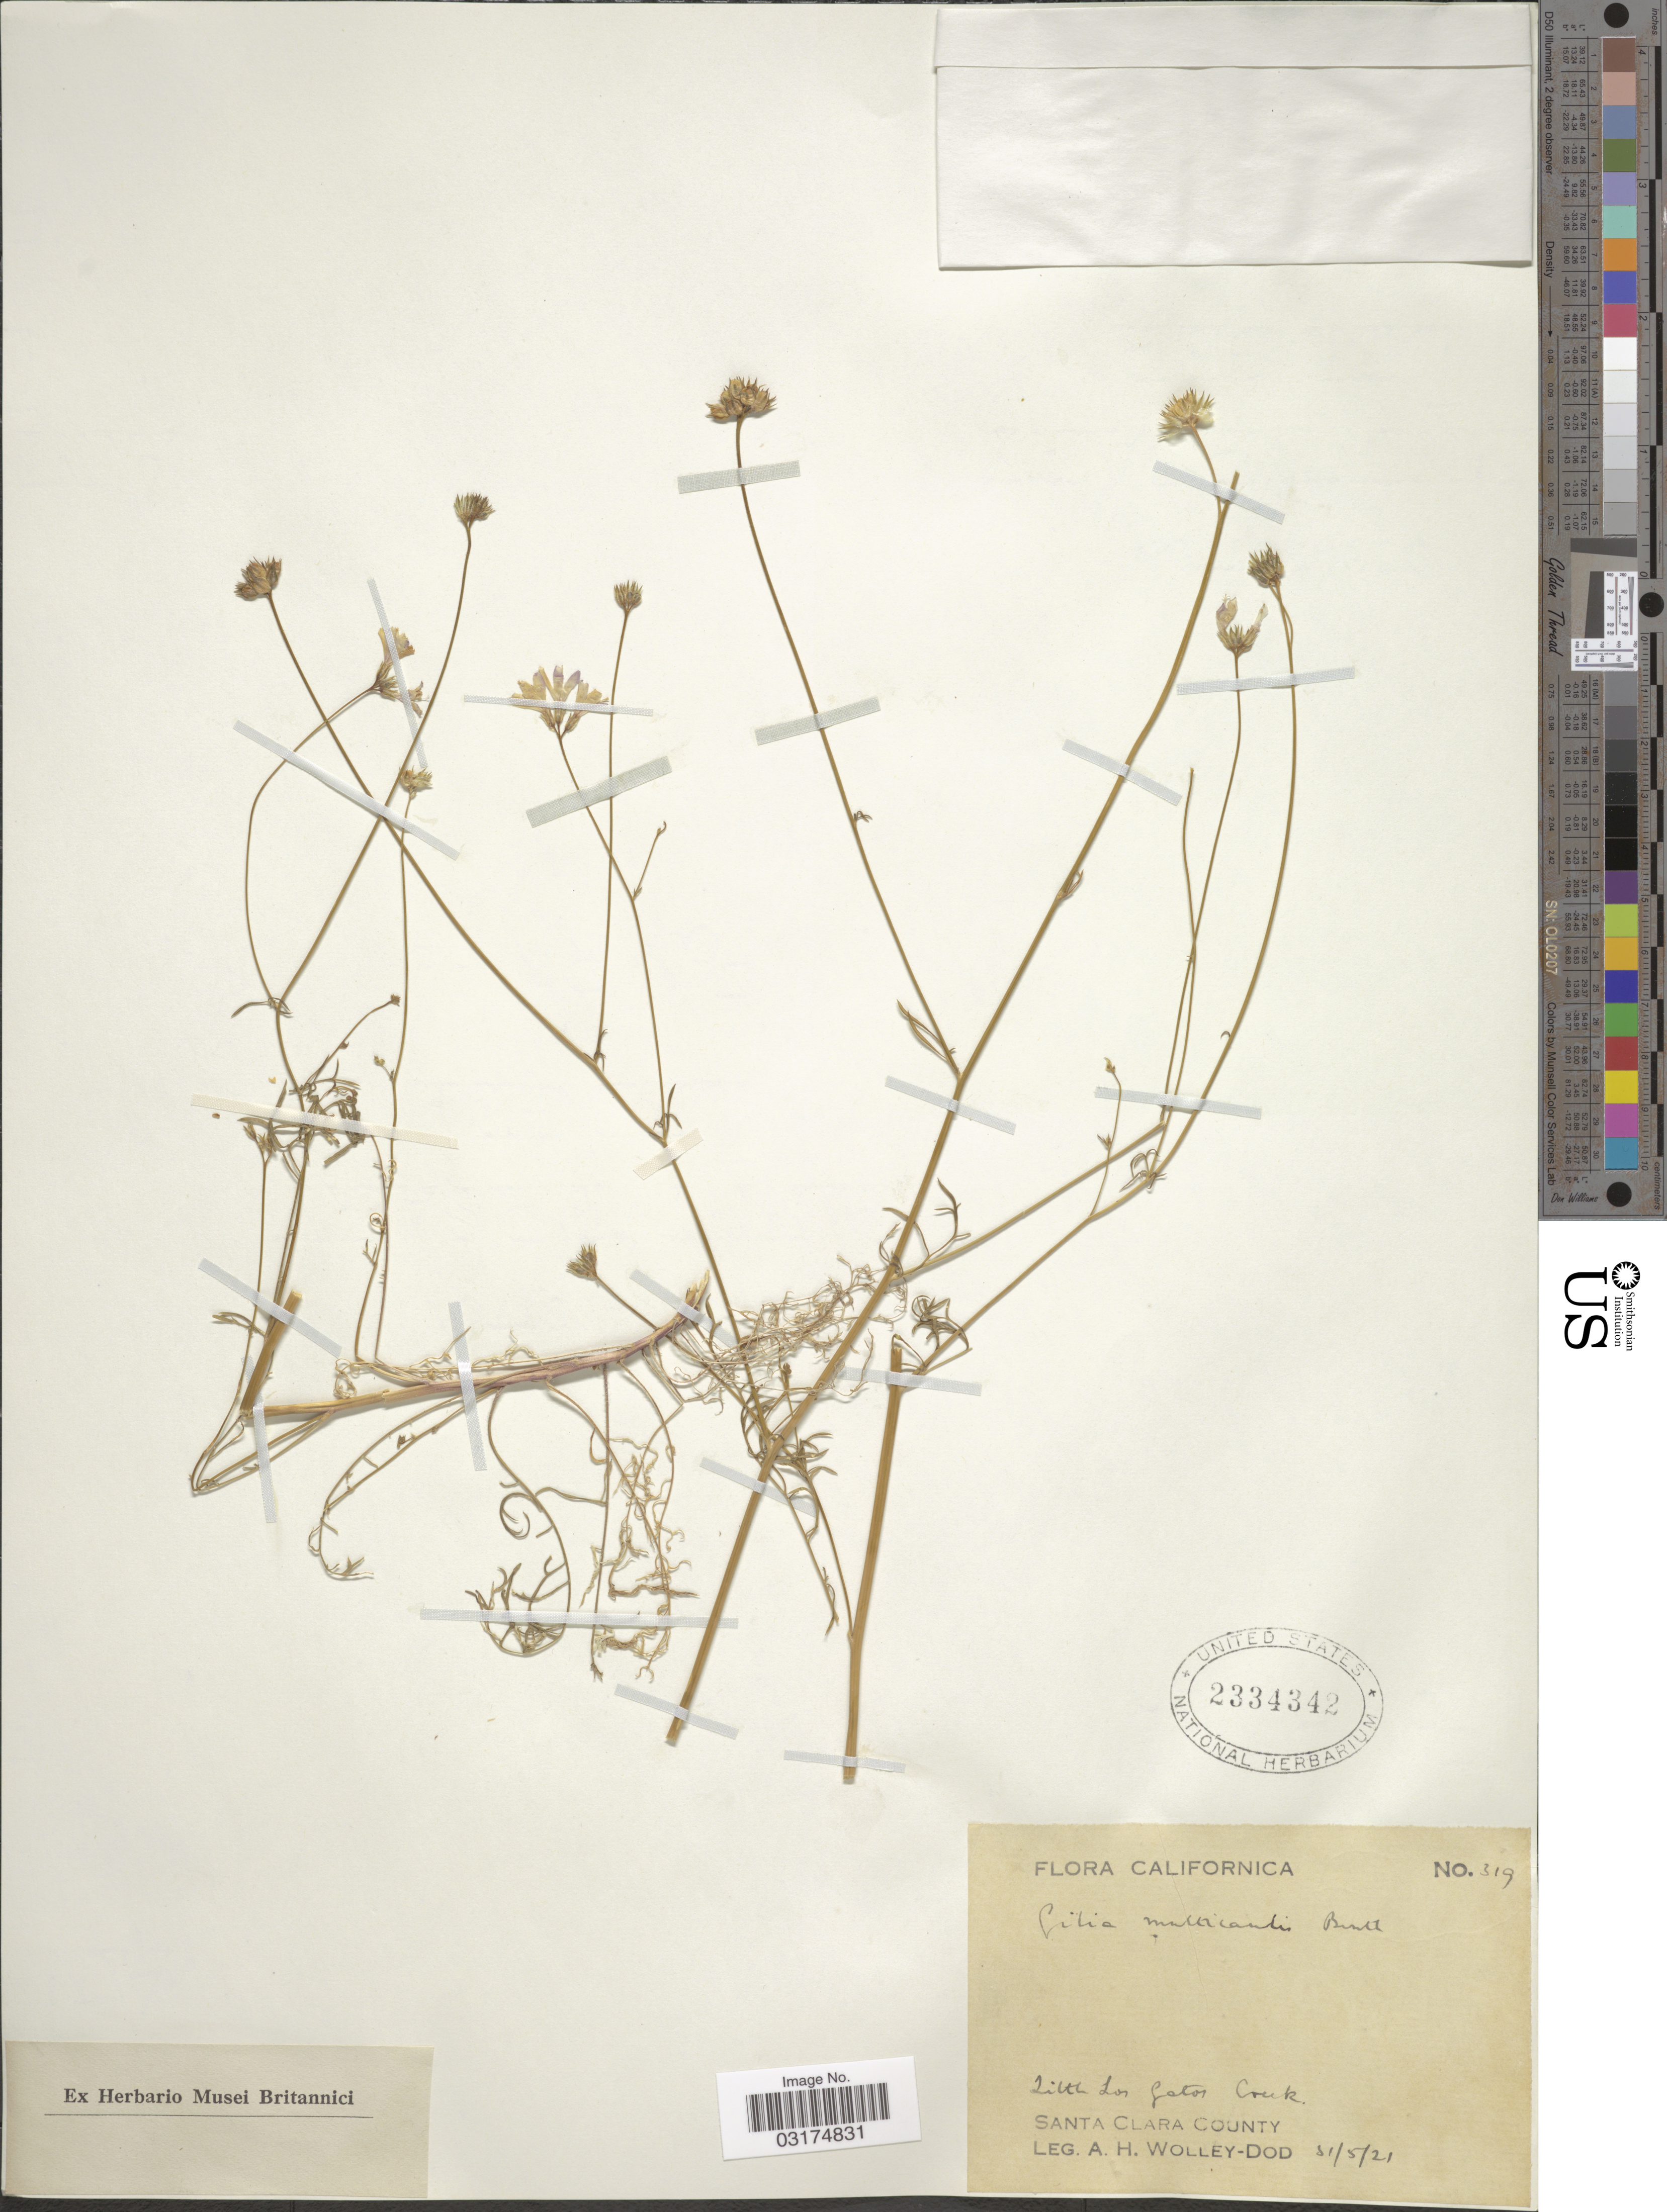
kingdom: Plantae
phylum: Tracheophyta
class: Magnoliopsida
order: Ericales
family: Polemoniaceae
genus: Gilia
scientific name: Gilia achilleifolia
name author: Benth.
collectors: A. Wolley-Dod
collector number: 319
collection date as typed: Transcribed d/m/y: 31/5/21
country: United States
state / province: California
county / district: Santa Clara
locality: Californica. Little Los Gatos Creek. Santa Clara County.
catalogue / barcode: US 2334342